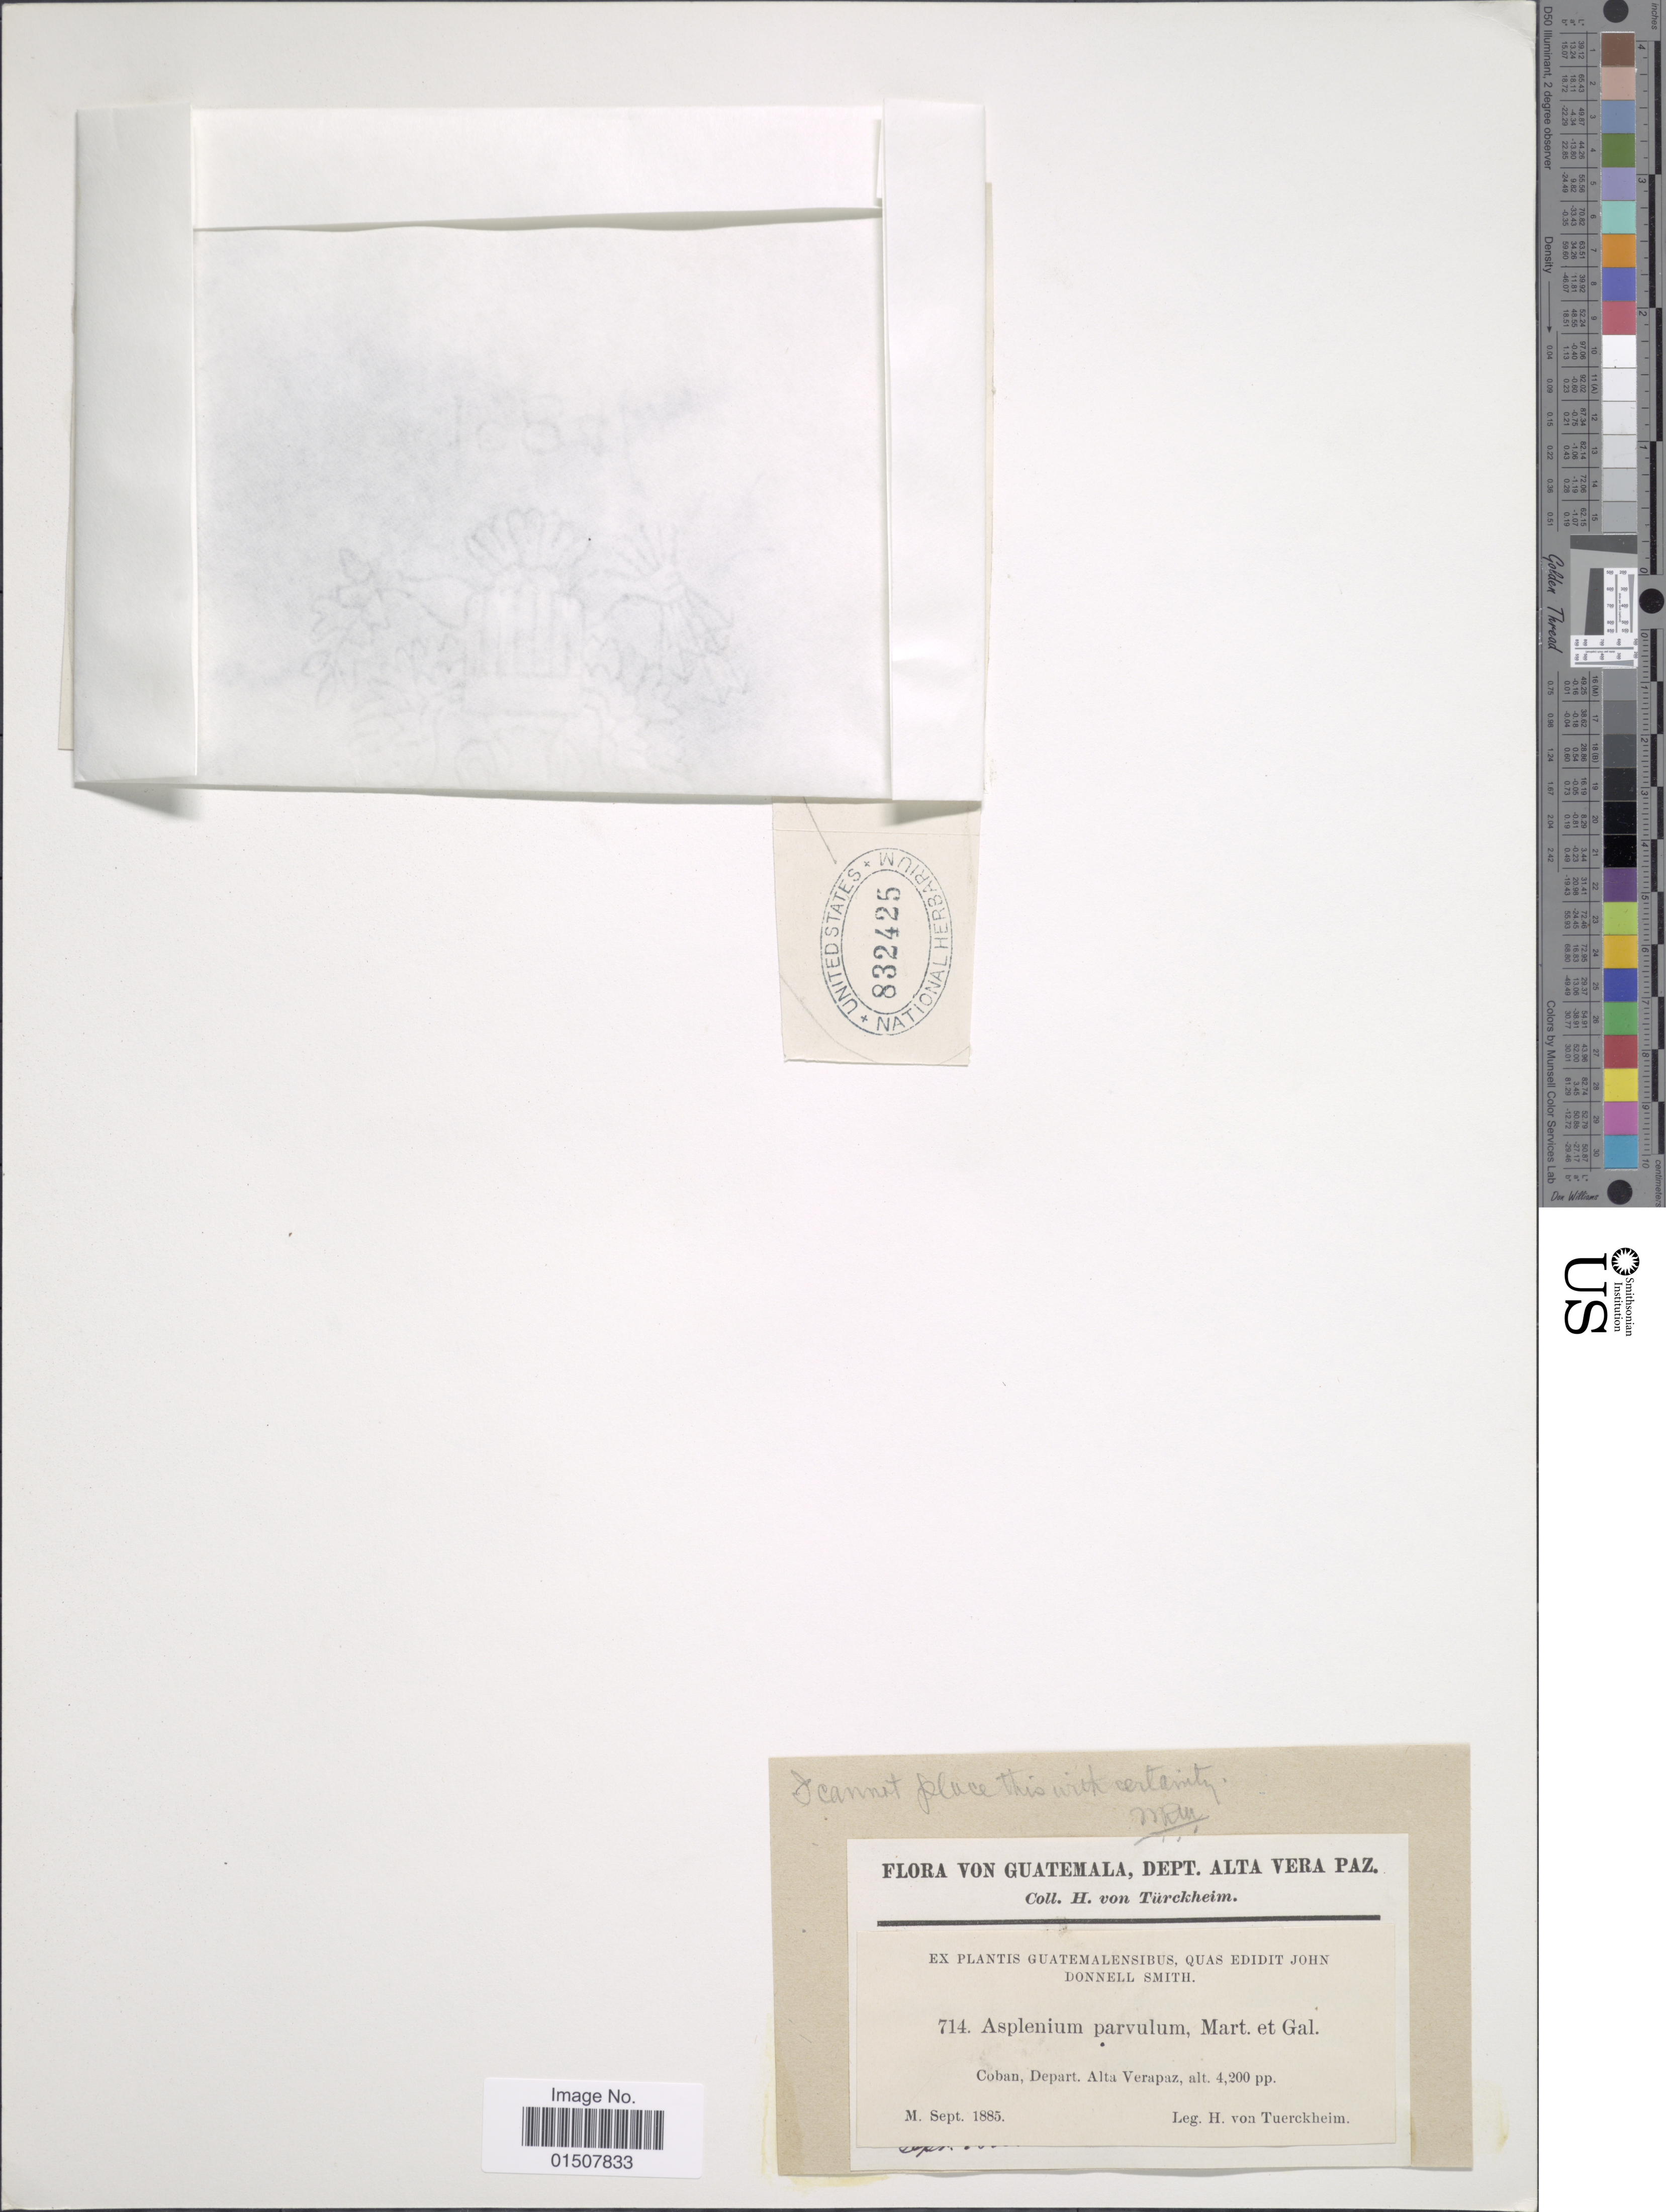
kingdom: Plantae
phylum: Tracheophyta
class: Polypodiopsida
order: Polypodiales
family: Aspleniaceae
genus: Asplenium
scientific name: Asplenium resiliens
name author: Kunze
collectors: H. von Türckheim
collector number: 714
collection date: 1885-09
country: Guatemala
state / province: Alta Verapaz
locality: Coban, Alta Verapaz.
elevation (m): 1280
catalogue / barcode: US 832425